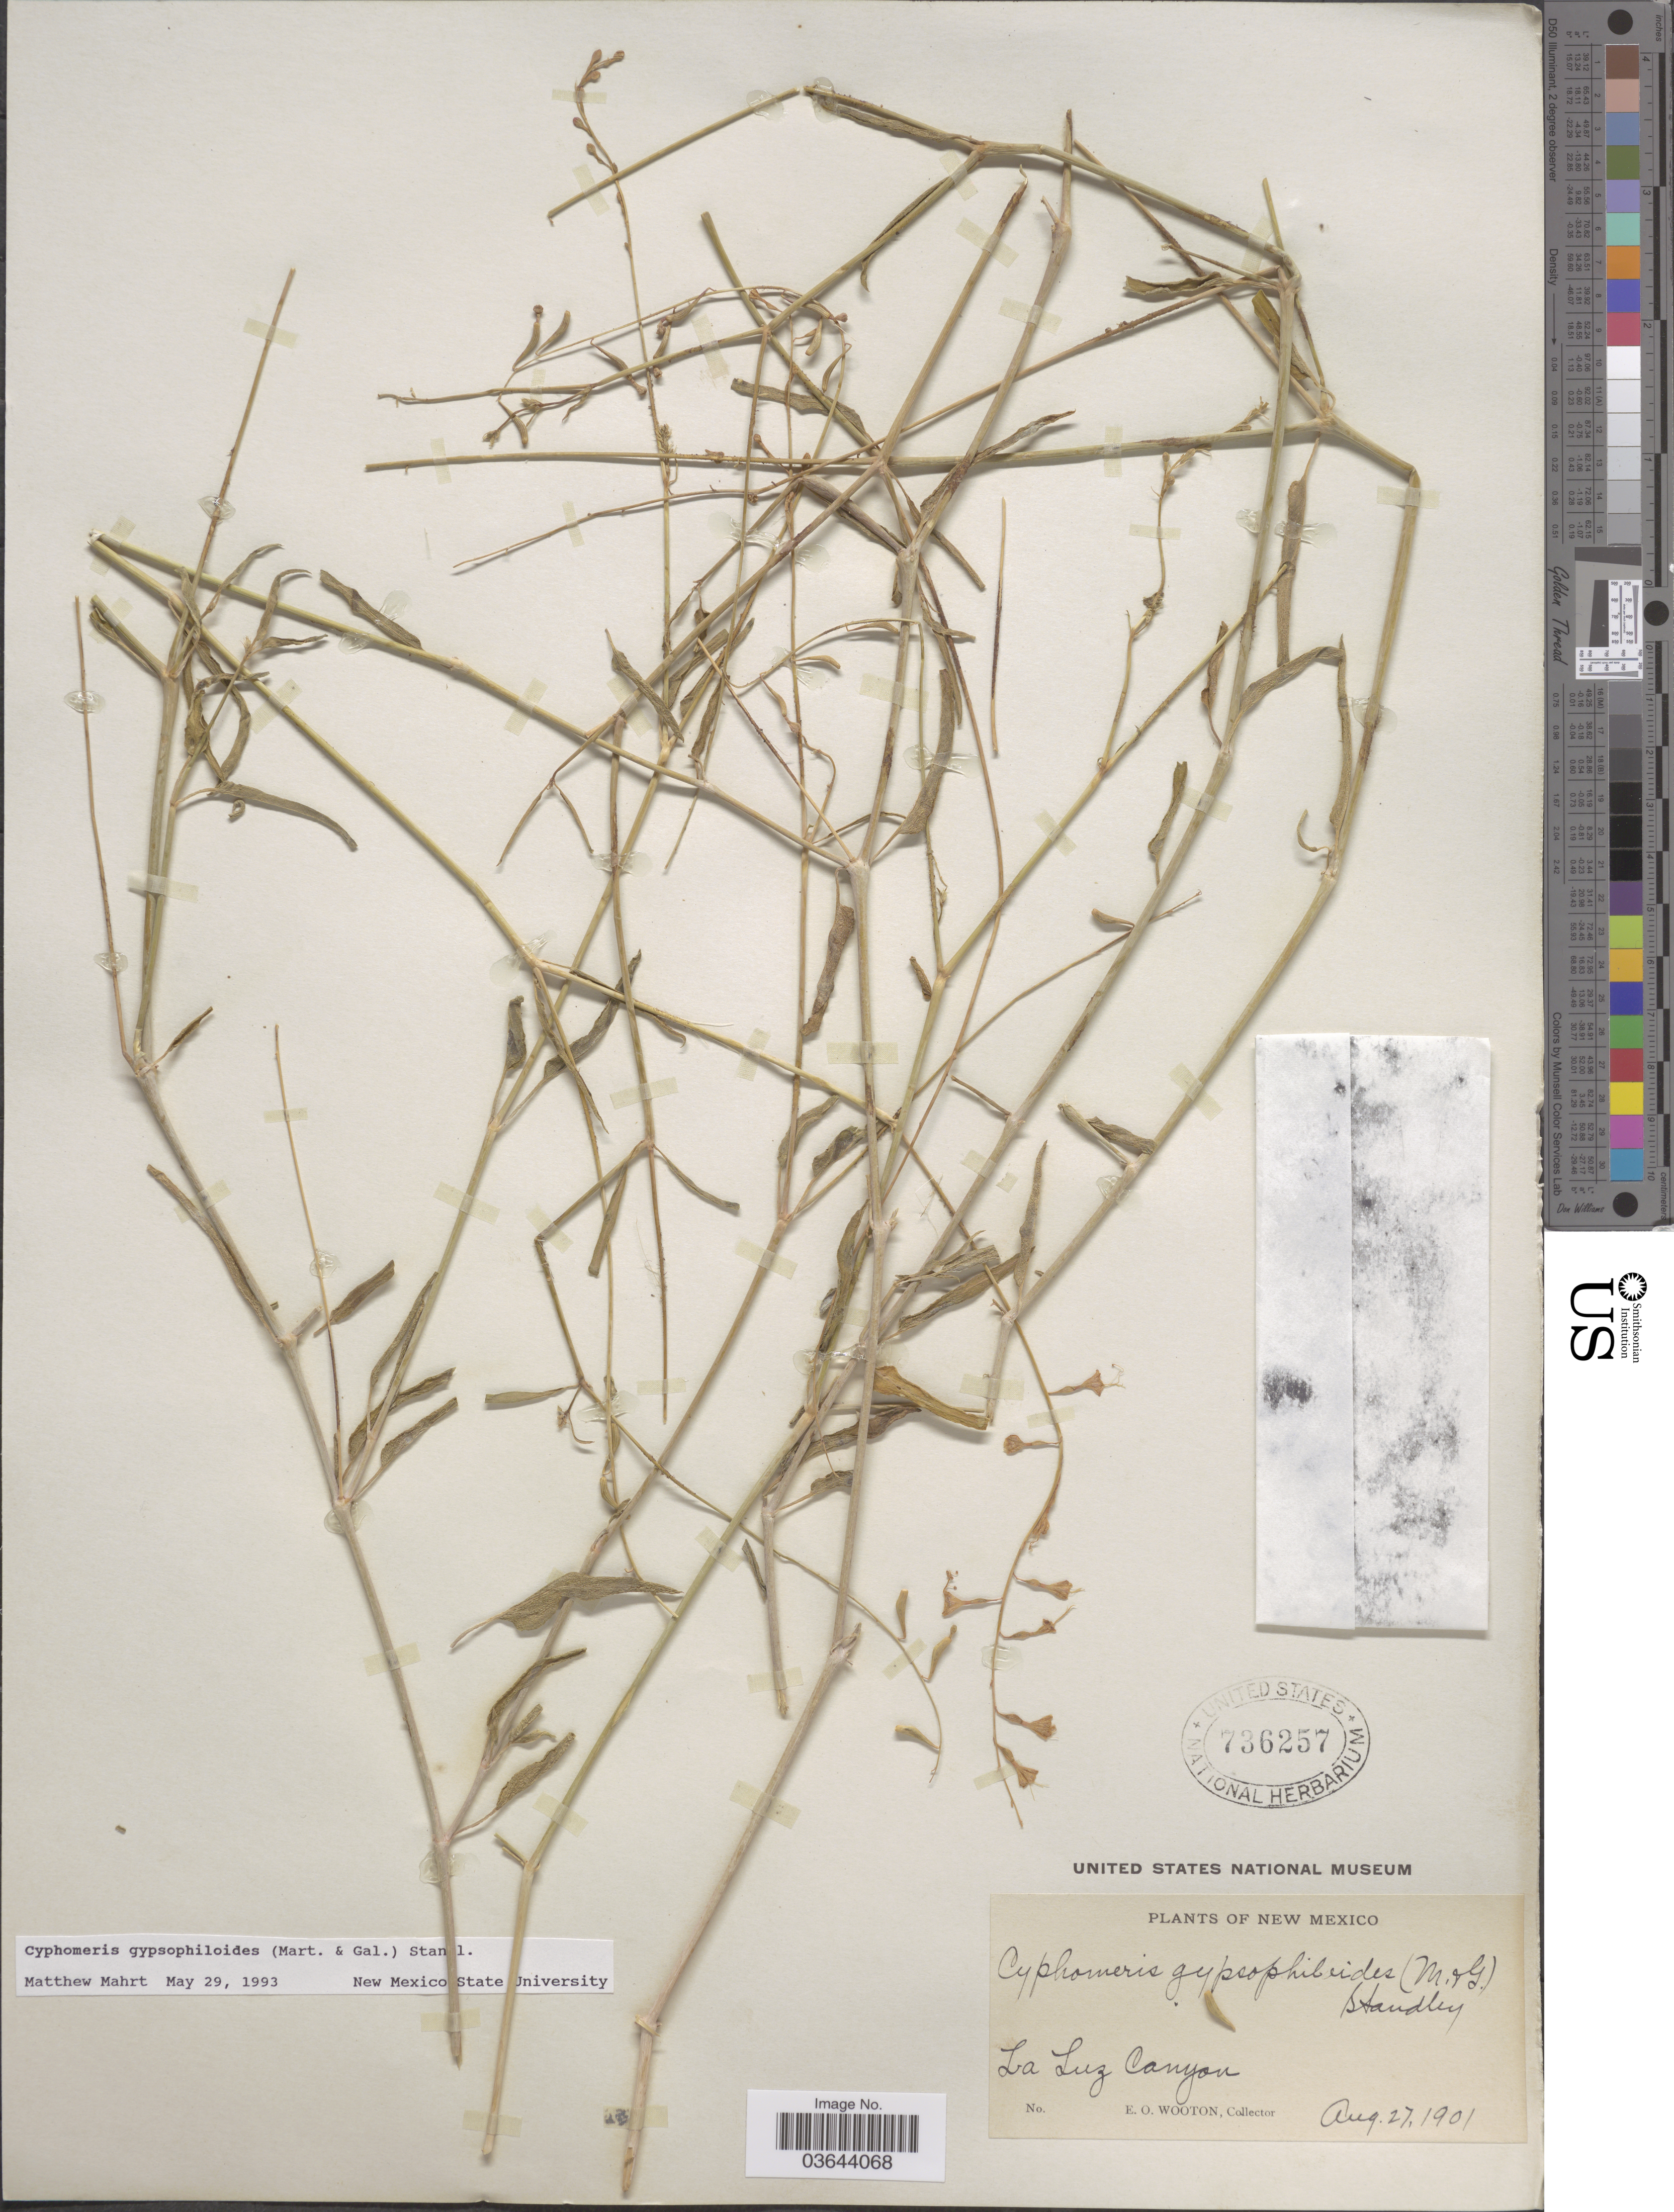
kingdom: Plantae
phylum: Tracheophyta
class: Magnoliopsida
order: Caryophyllales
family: Nyctaginaceae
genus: Cyphomeris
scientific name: Cyphomeris gypsophiloides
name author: (M. Martens & Galeotti) Standl.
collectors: E. O. Wooton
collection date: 1901-08-27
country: United States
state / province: New Mexico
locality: La Luz Canyon.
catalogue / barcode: US 736257